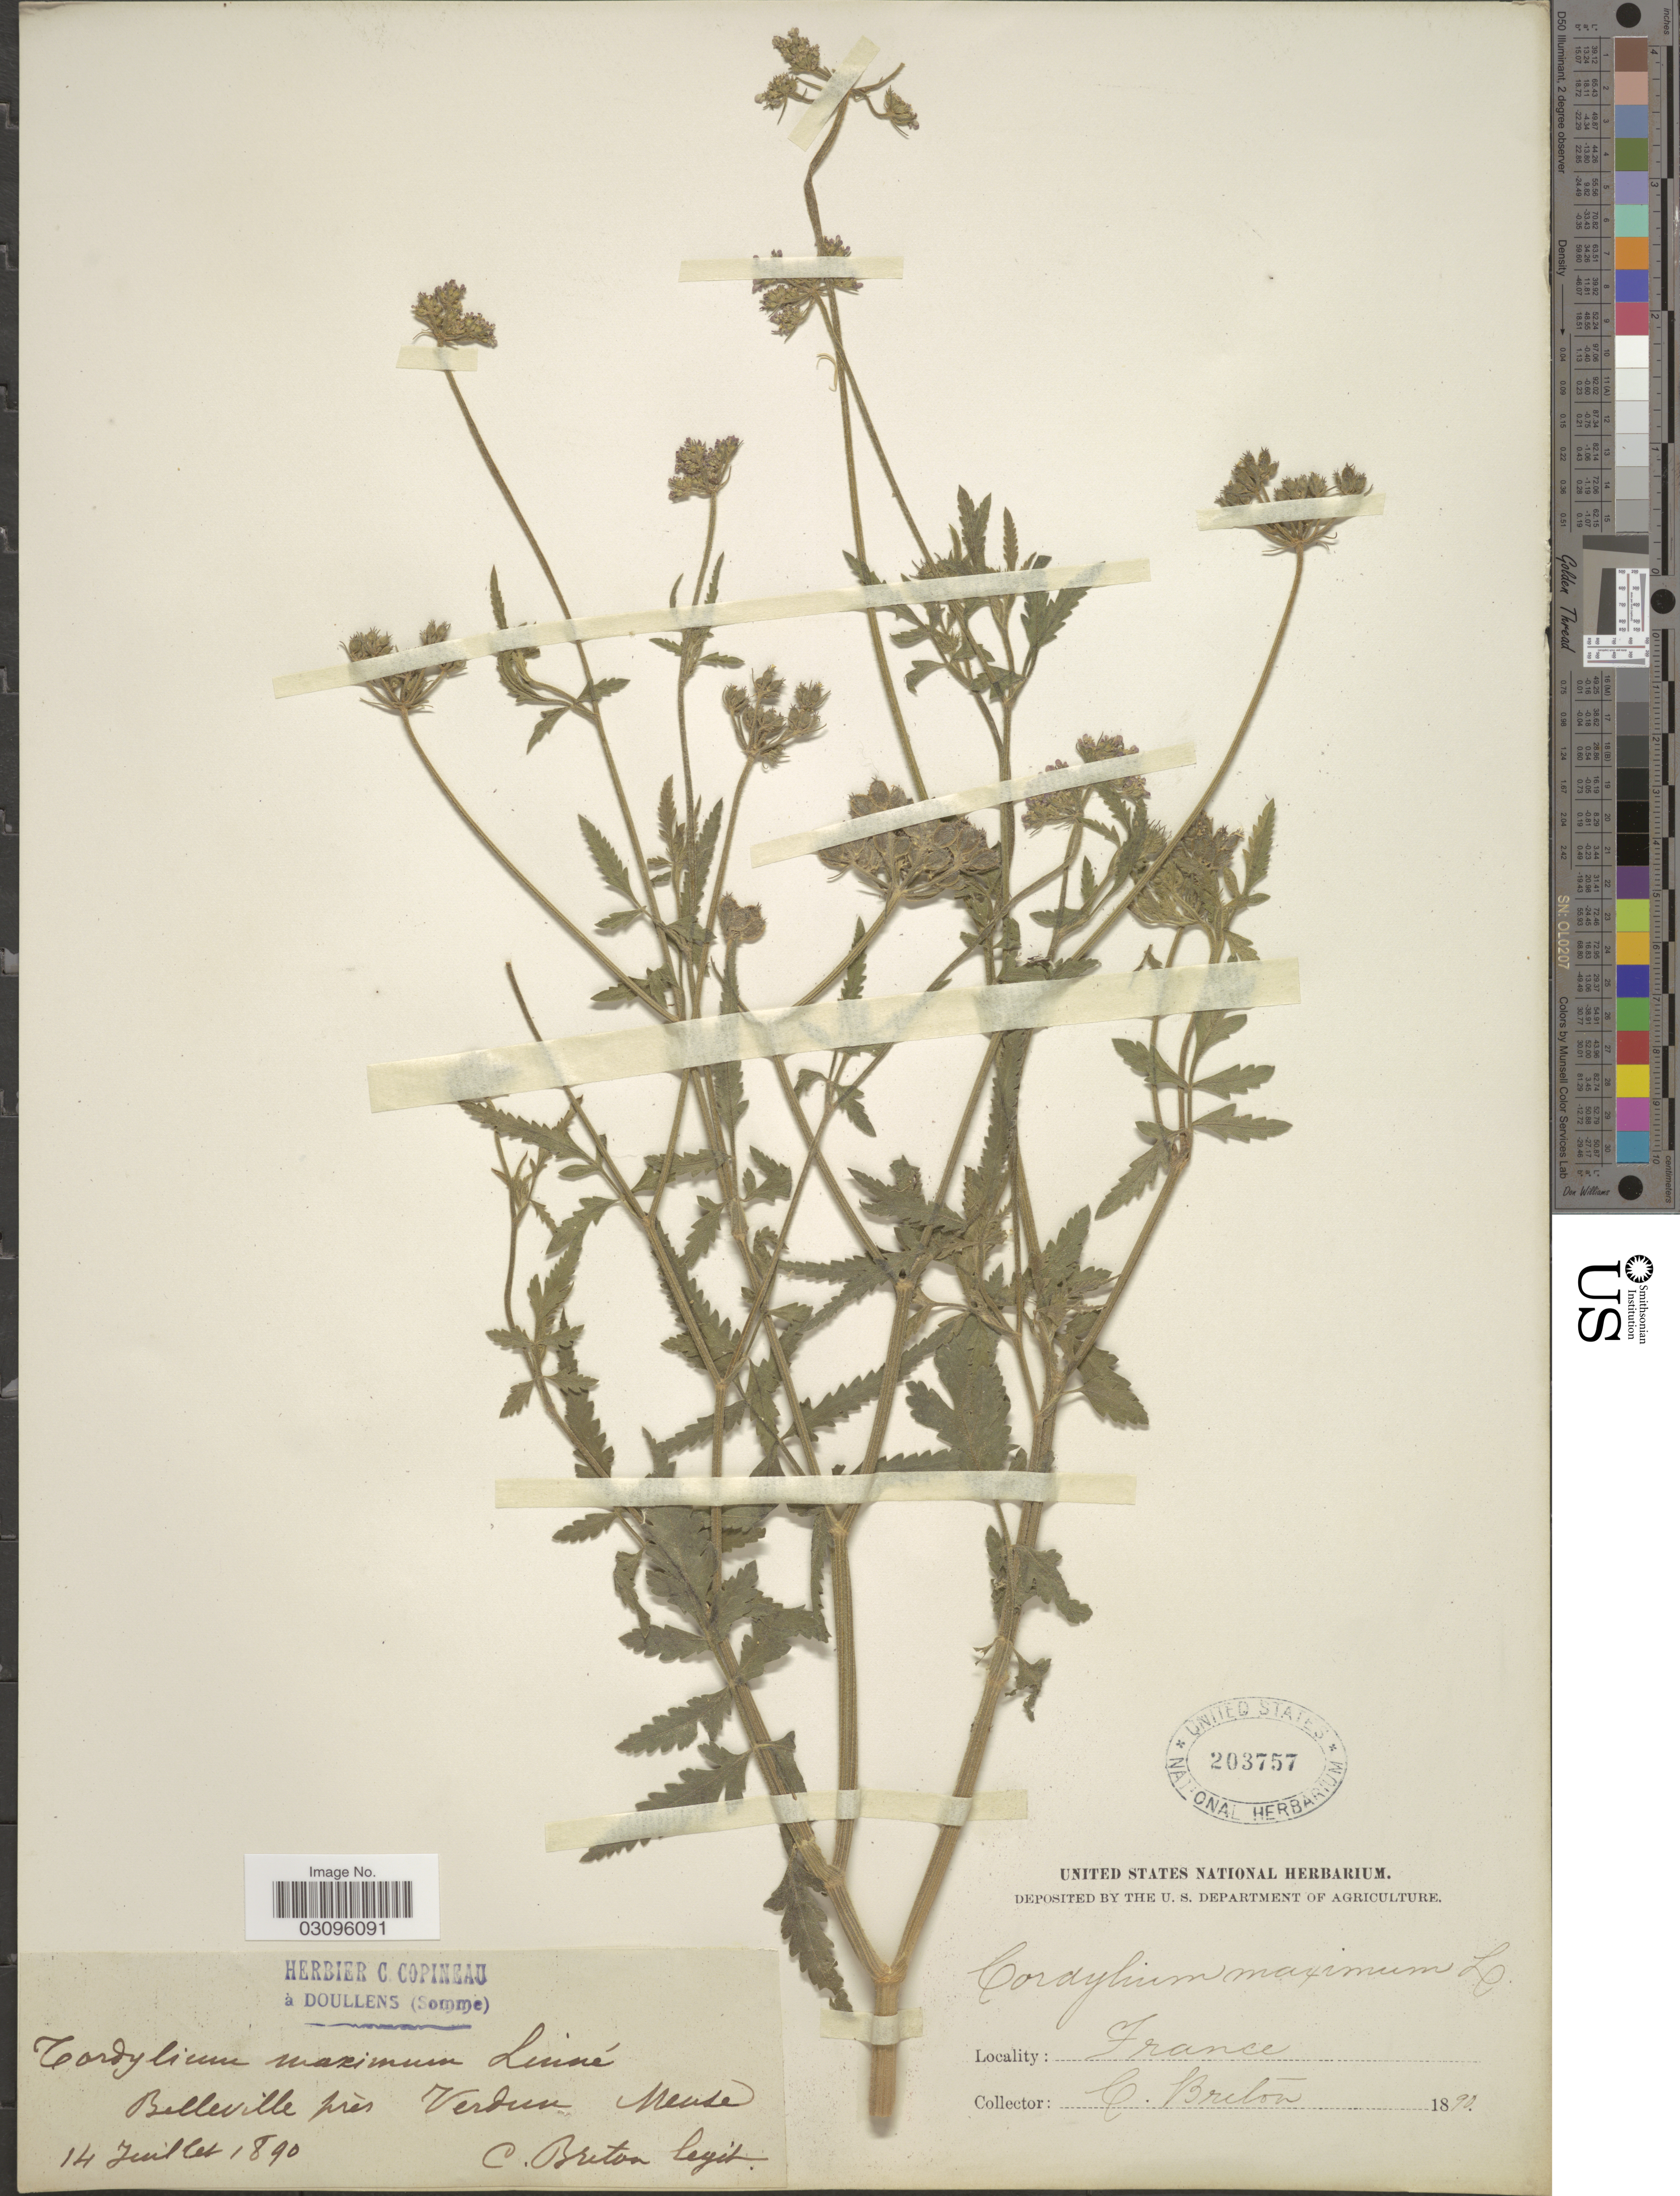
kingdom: Plantae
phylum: Tracheophyta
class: Magnoliopsida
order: Apiales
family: Apiaceae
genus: Tordylium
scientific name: Tordylium maximum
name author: L.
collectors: C. Breton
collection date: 1890-07-14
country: France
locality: Belleville près Verdun Meuse.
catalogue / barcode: US 203757